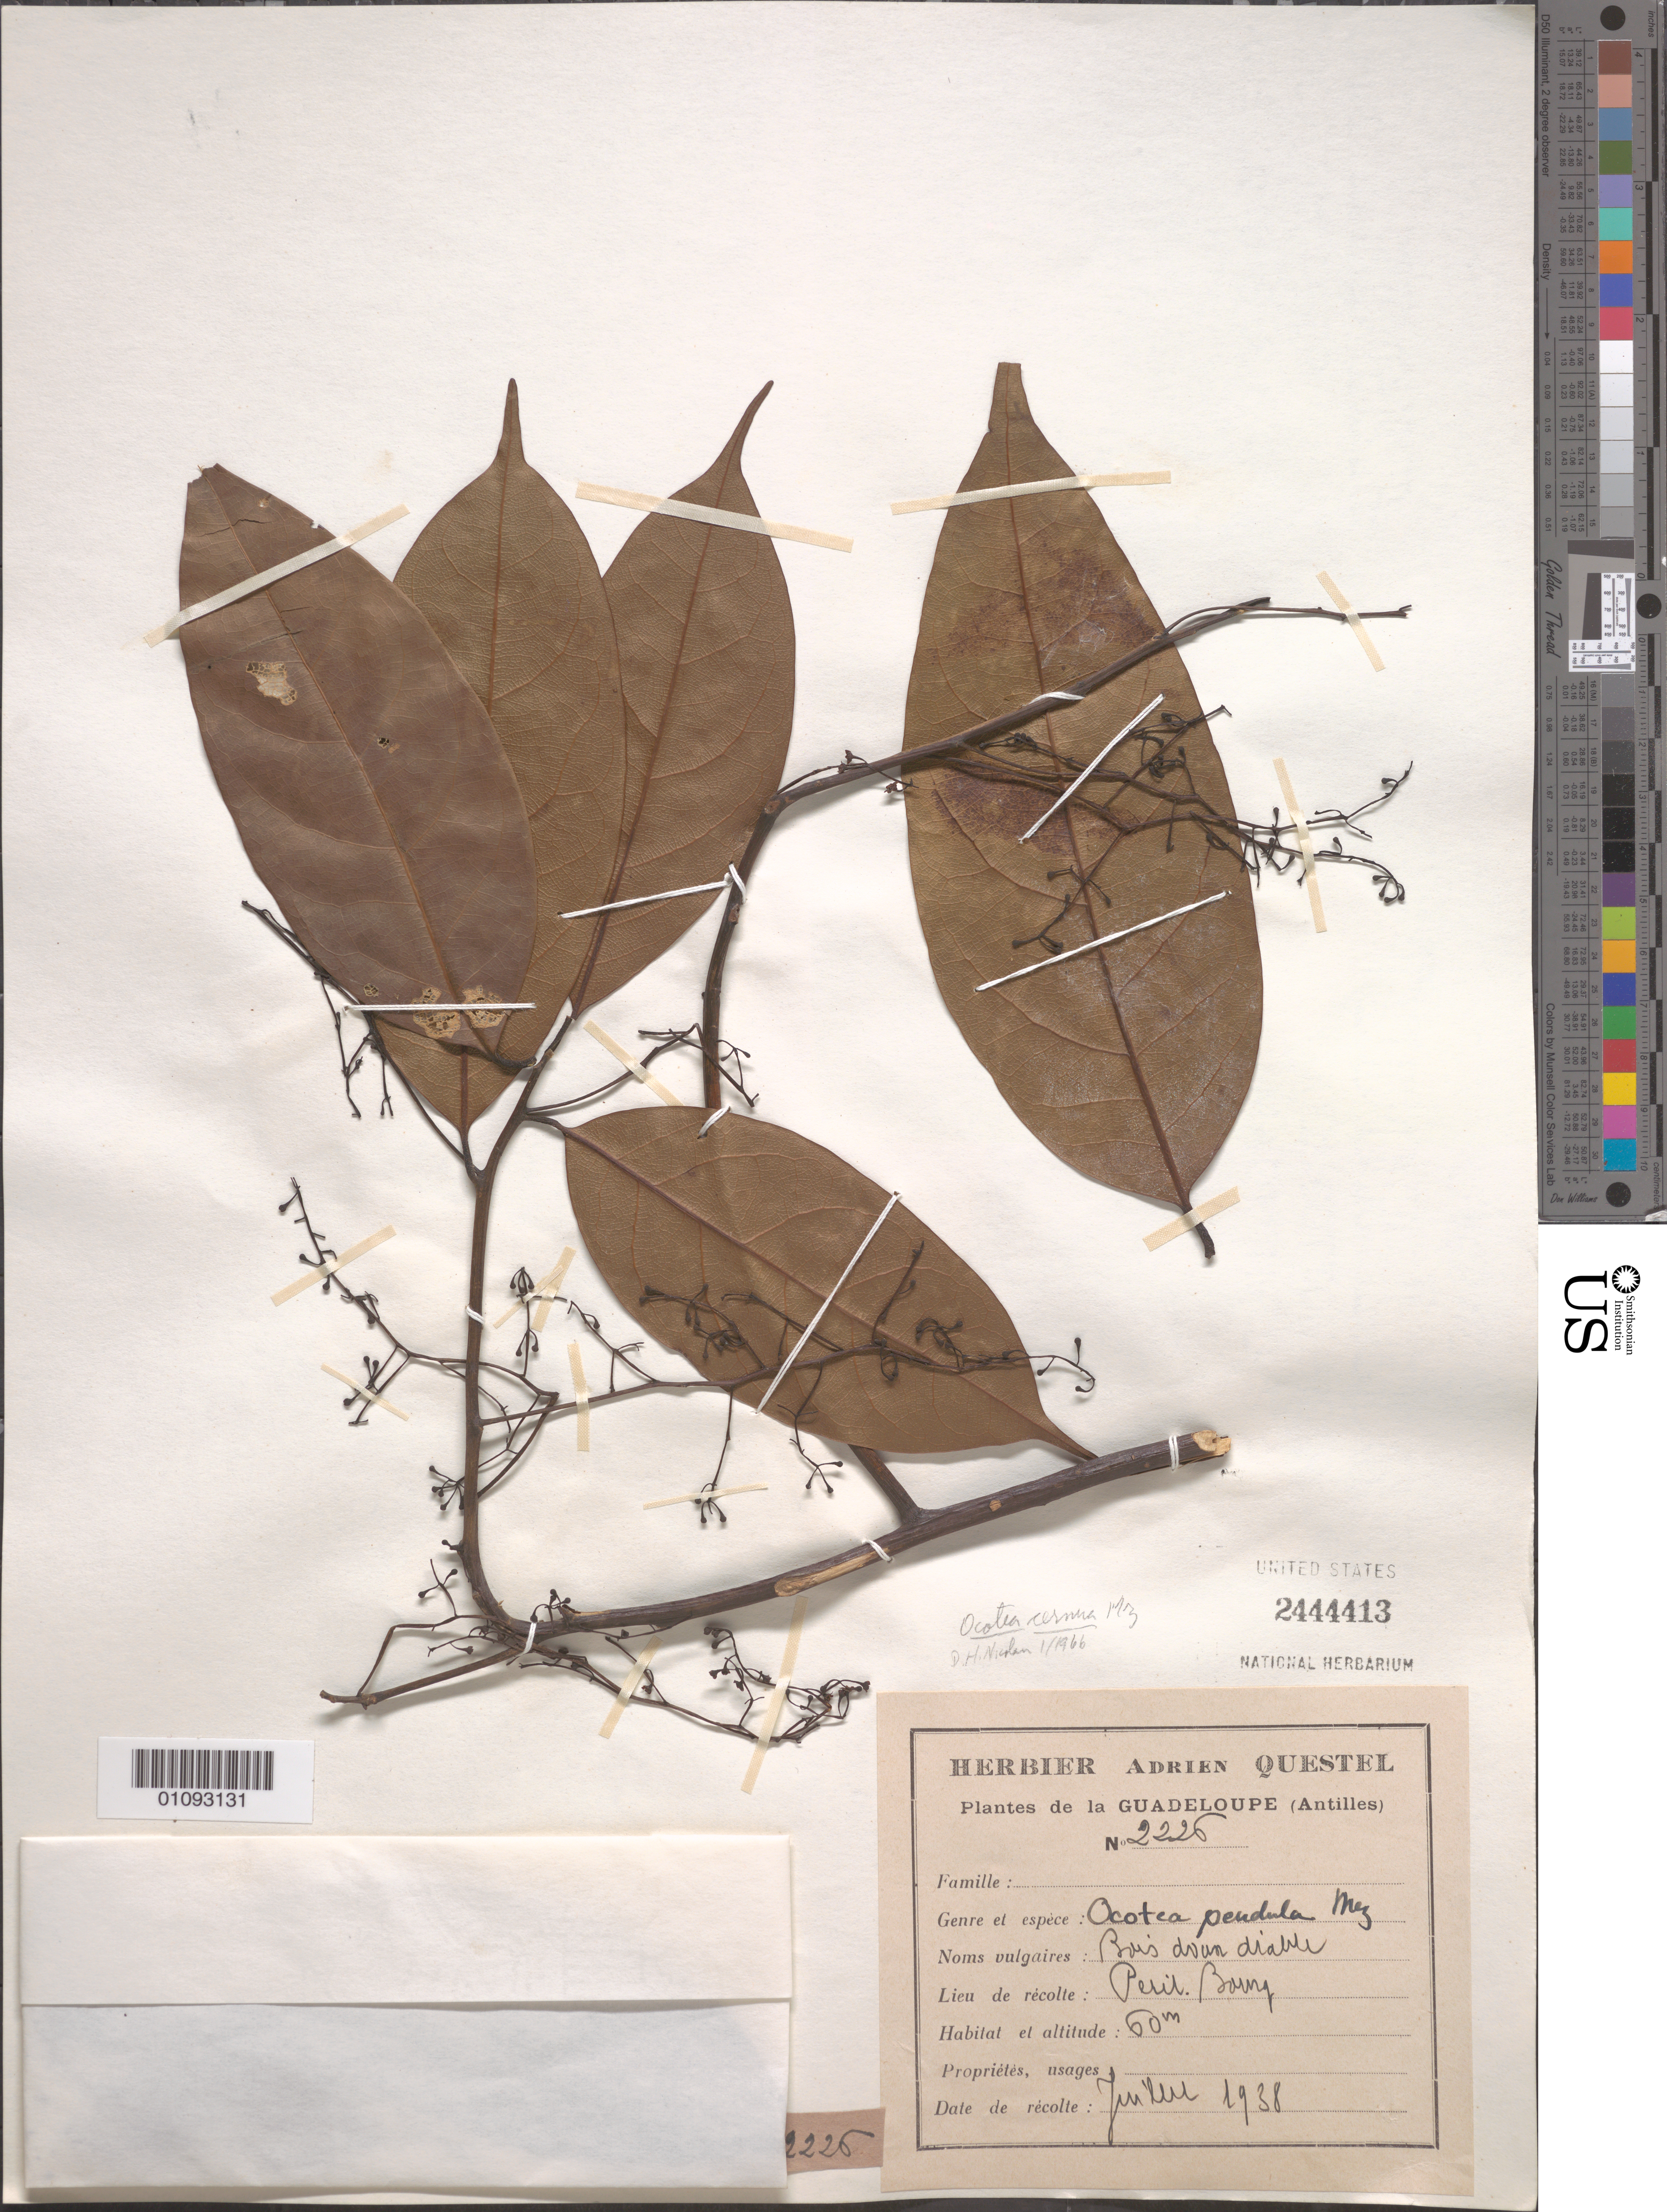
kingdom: Plantae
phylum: Tracheophyta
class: Magnoliopsida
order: Laurales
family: Lauraceae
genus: Ocotea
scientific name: Ocotea cernua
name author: (Nees) Mez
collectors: A. Questel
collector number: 2226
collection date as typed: Jul 1938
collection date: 1938-07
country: Guadeloupe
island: Basse Terre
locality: Petit Bourg.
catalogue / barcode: US 2444413